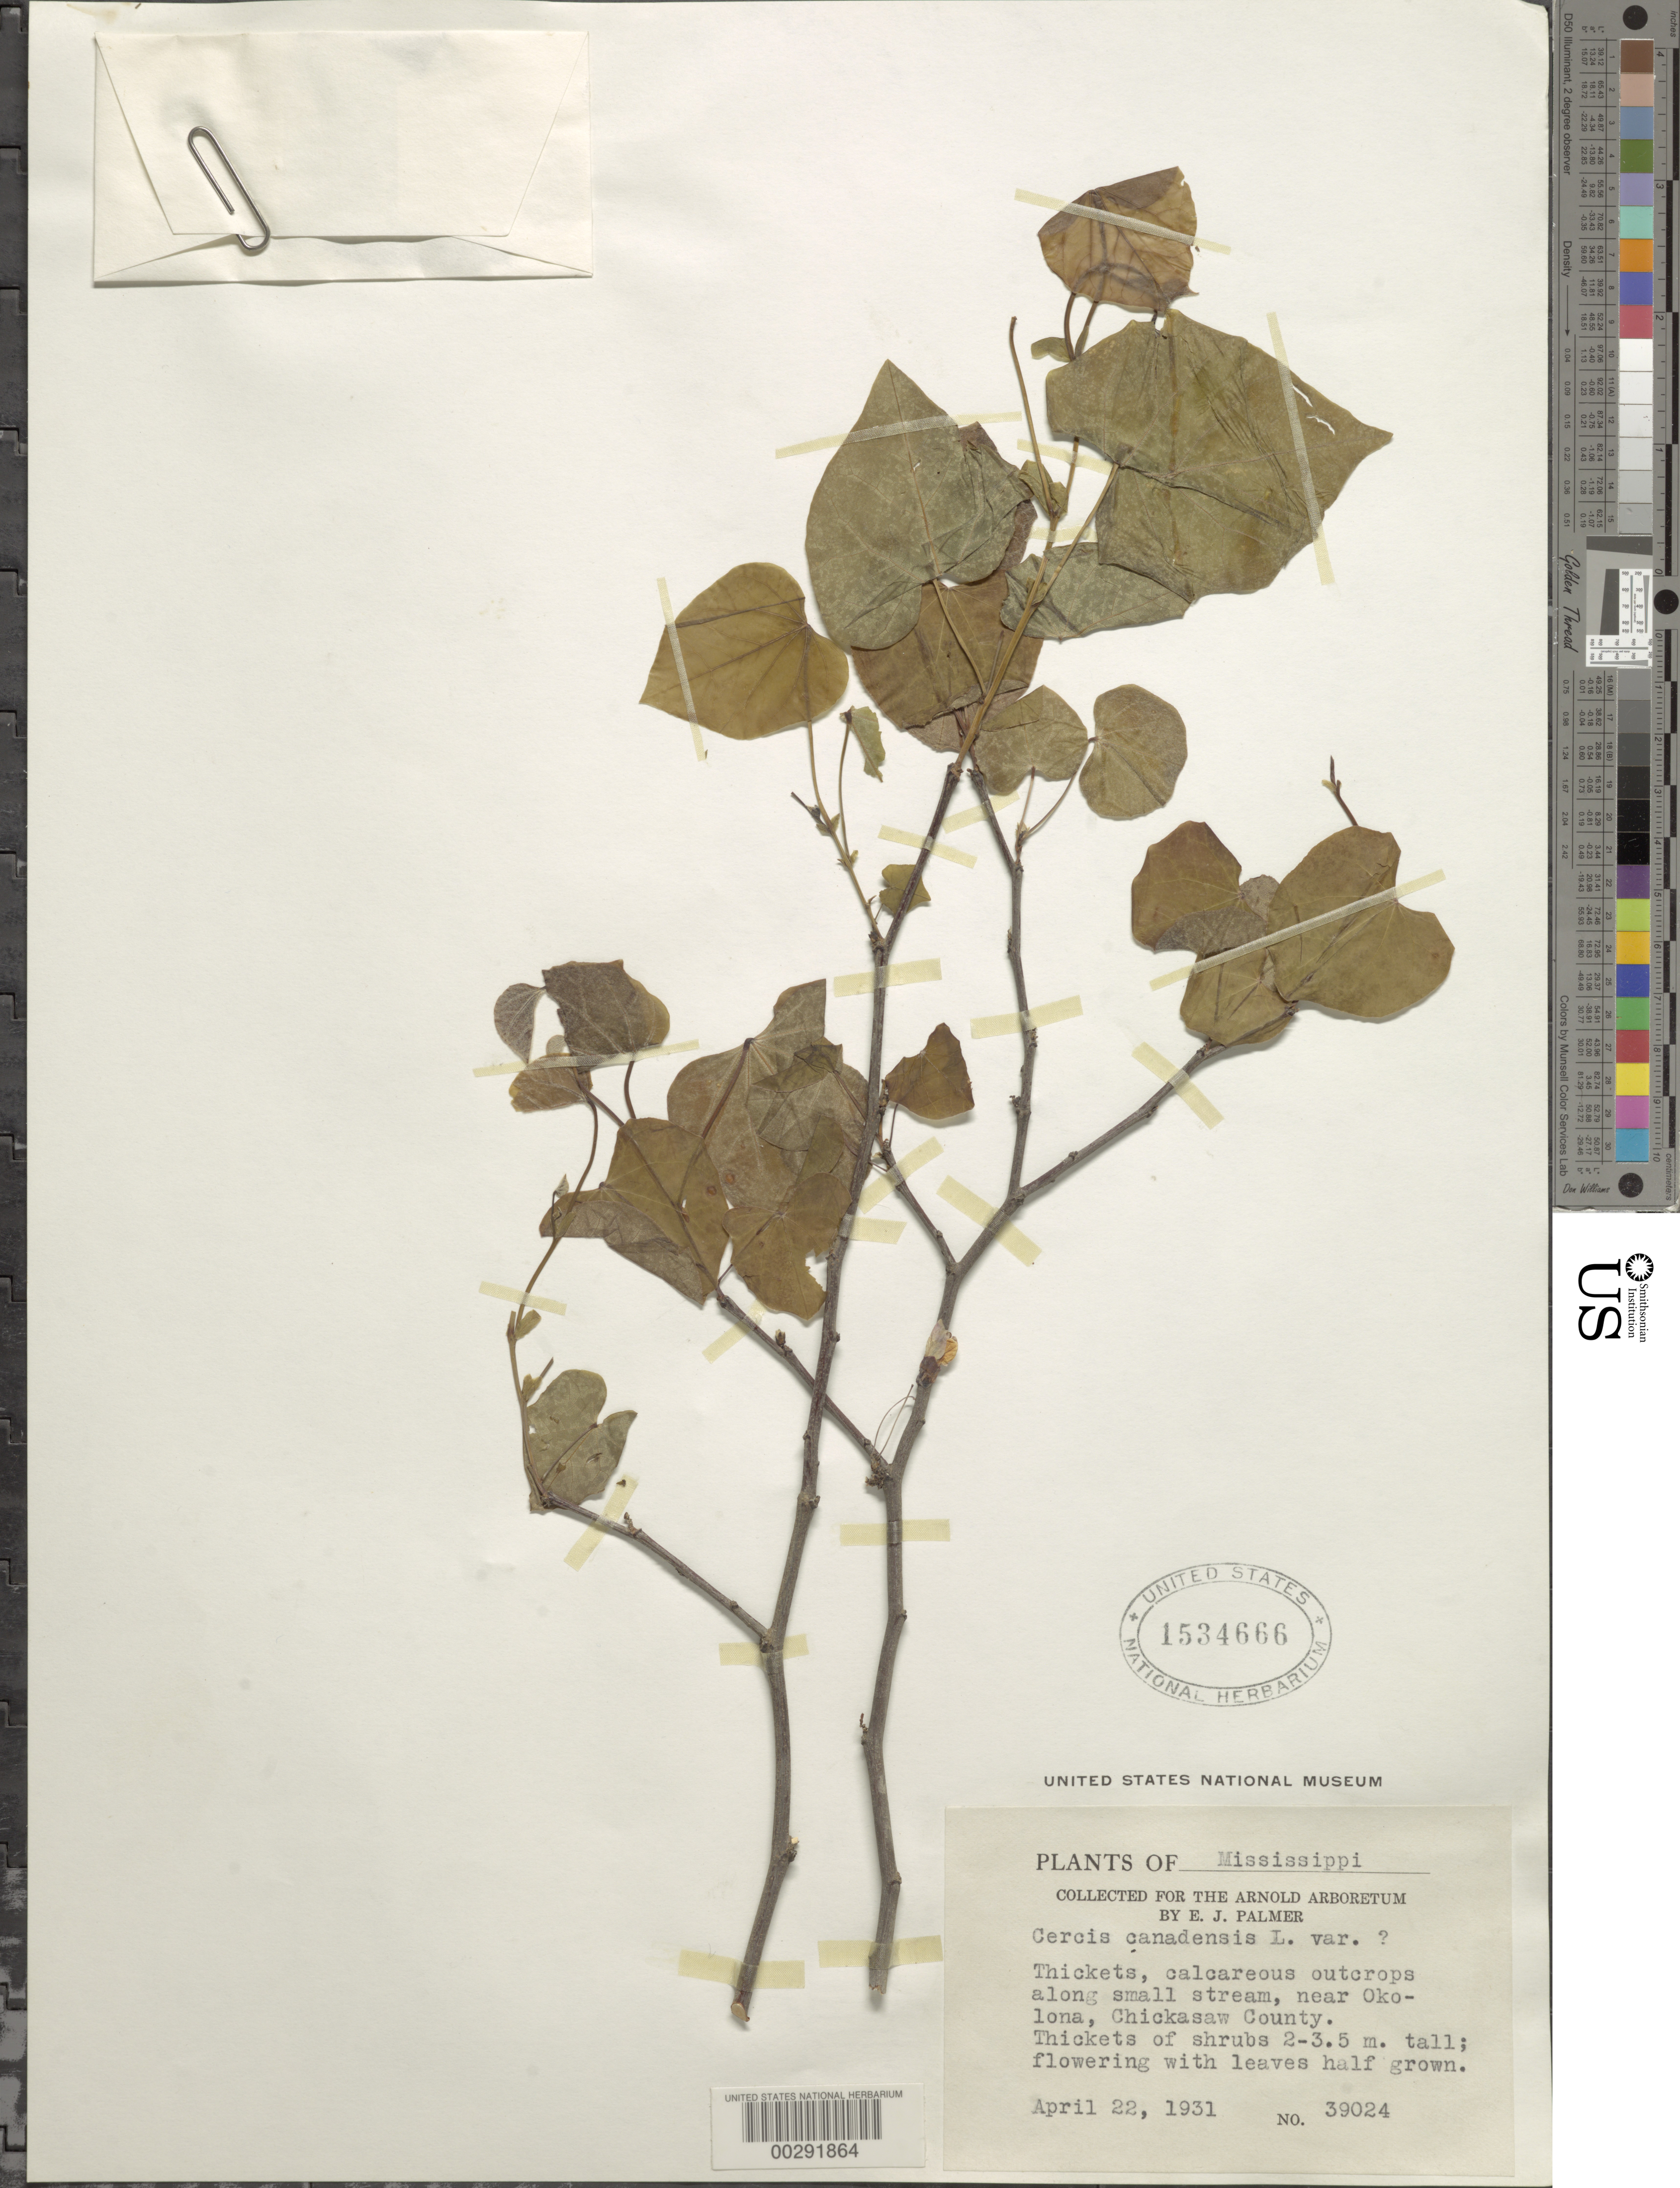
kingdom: Plantae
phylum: Tracheophyta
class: Magnoliopsida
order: Fabales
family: Fabaceae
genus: Cercis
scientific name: Cercis canadensis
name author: L.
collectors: E. J. Palmer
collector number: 39024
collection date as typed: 22 Apr 1931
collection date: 1931-04-22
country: United States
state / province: Mississippi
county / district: Chickasaw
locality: Near okolona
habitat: Thickets, calcareous outcrops along small stream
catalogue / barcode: US 1534666